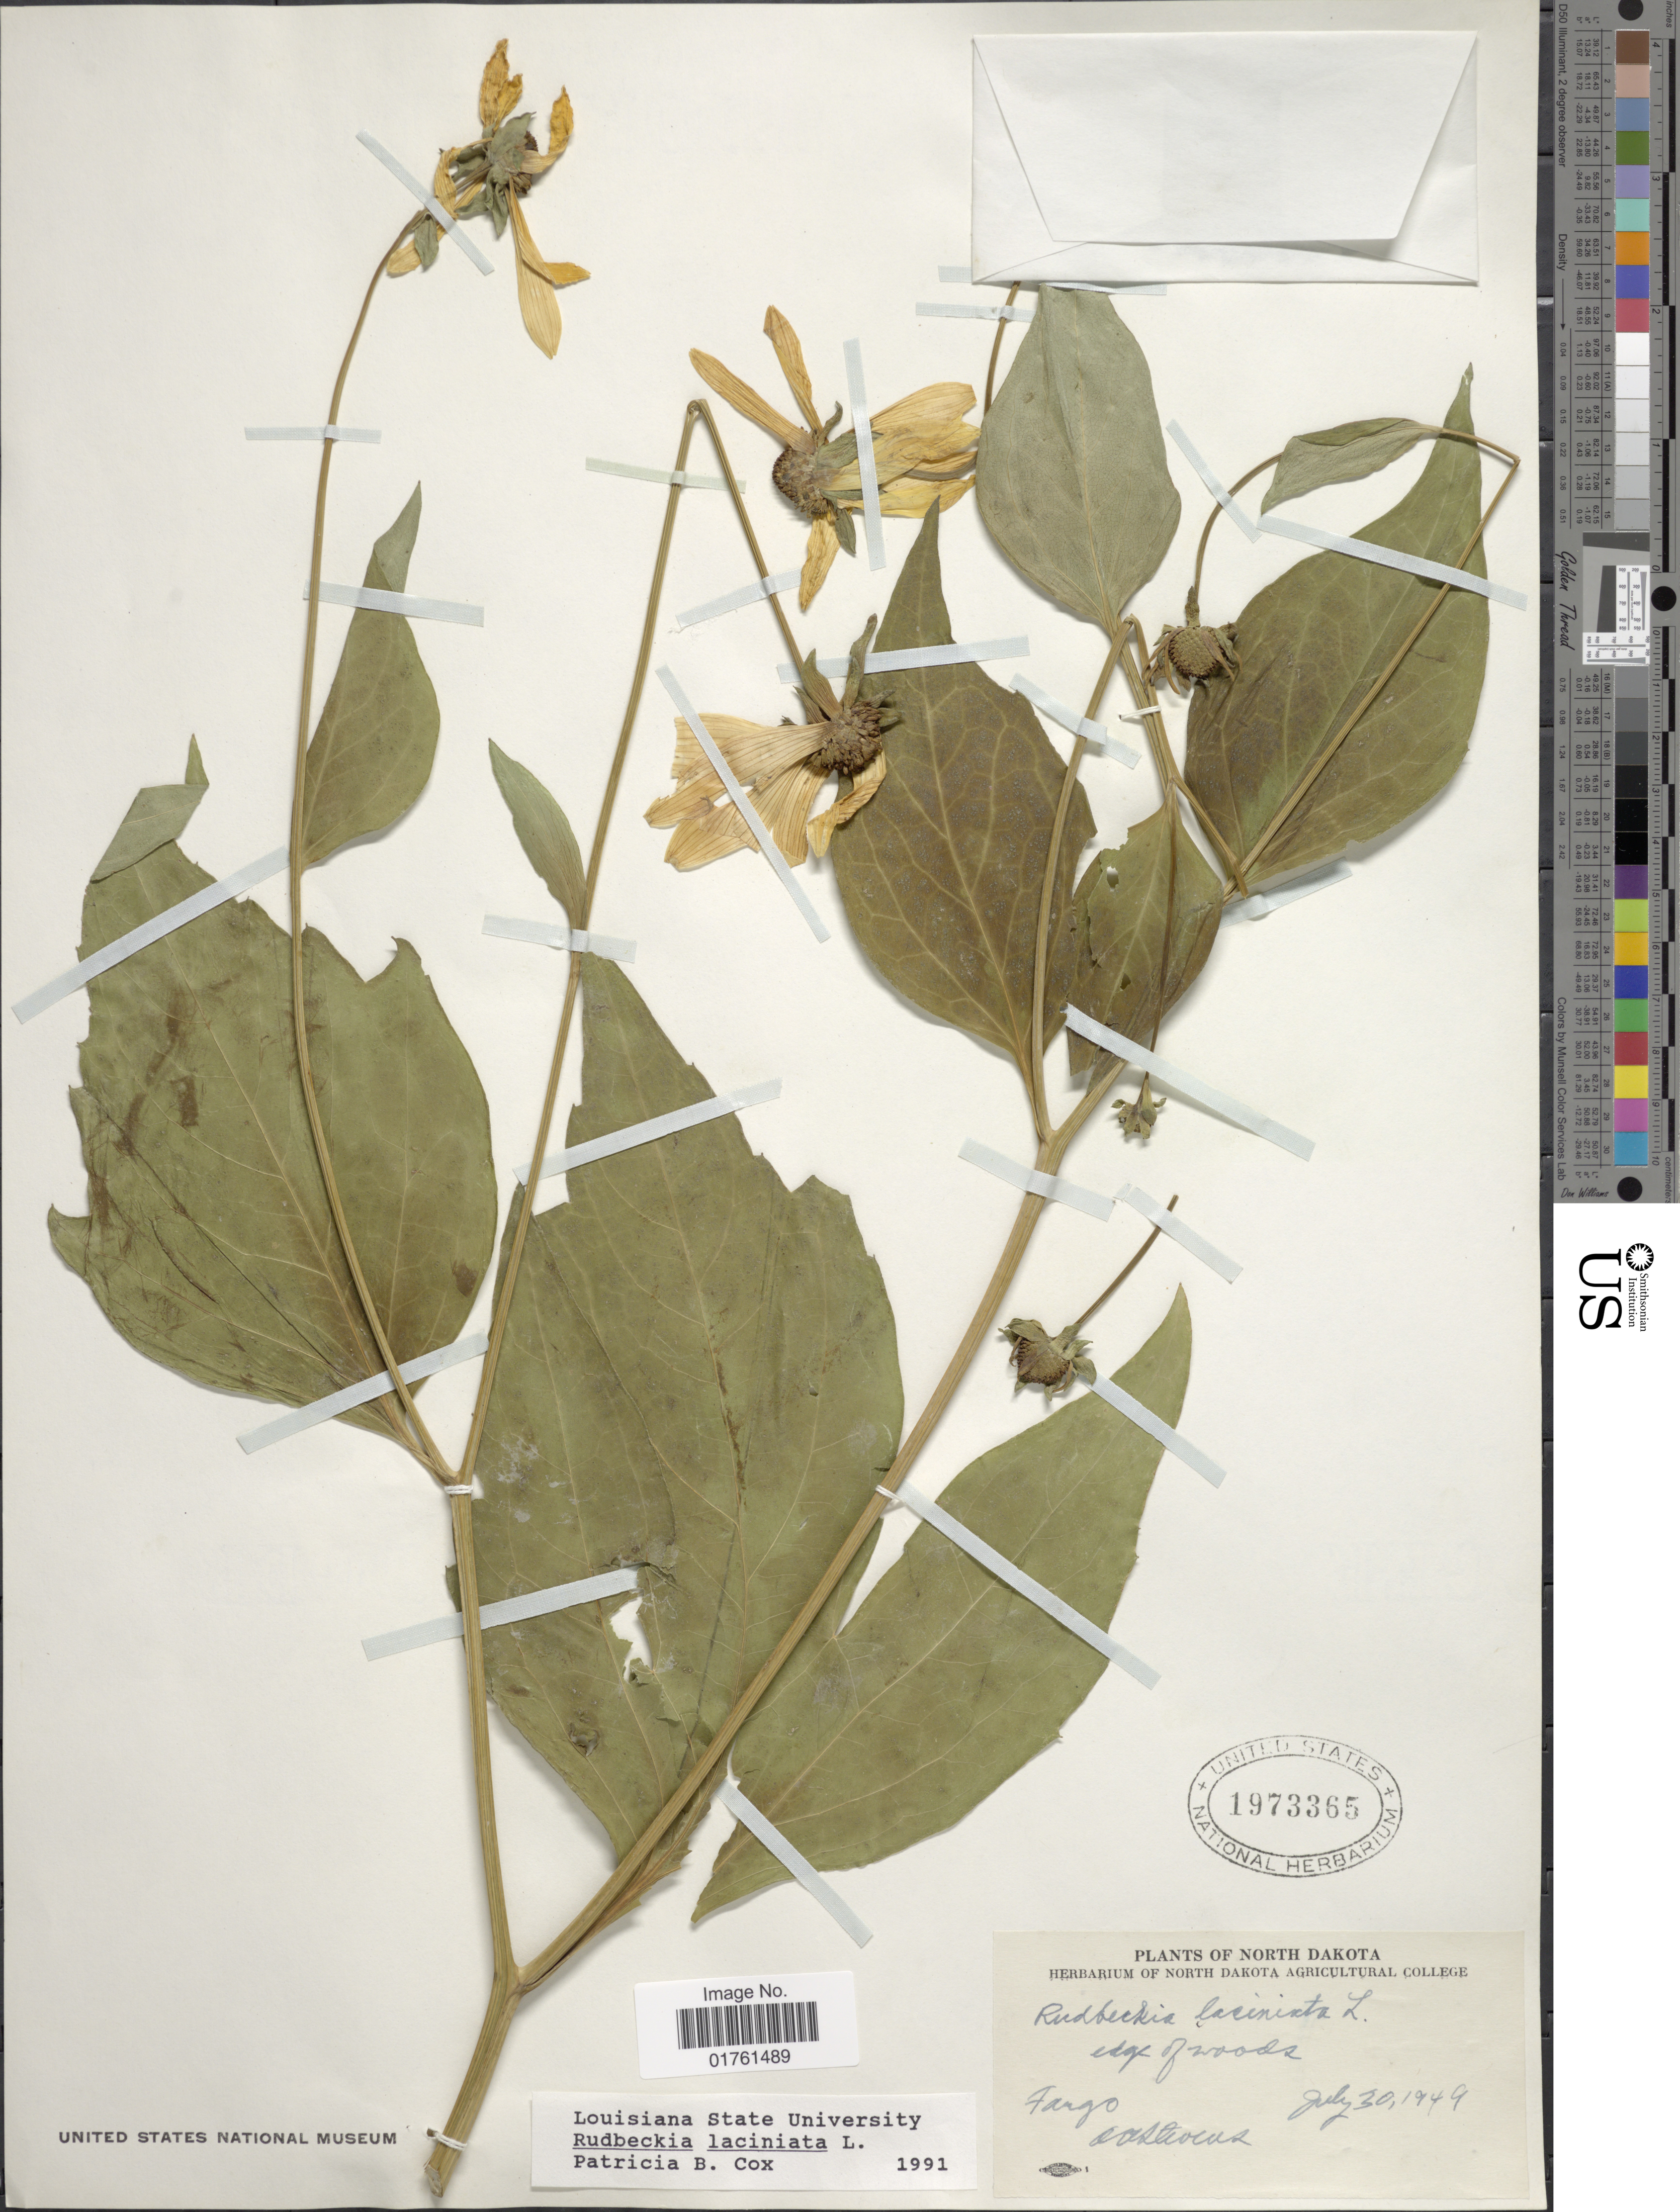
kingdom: Plantae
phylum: Tracheophyta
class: Magnoliopsida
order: Asterales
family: Asteraceae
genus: Rudbeckia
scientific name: Rudbeckia laciniata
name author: L.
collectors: O. A. Stevens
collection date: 1949-07-30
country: United States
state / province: North Dakota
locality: Edge of woods, Fargo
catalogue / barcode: US 1973365